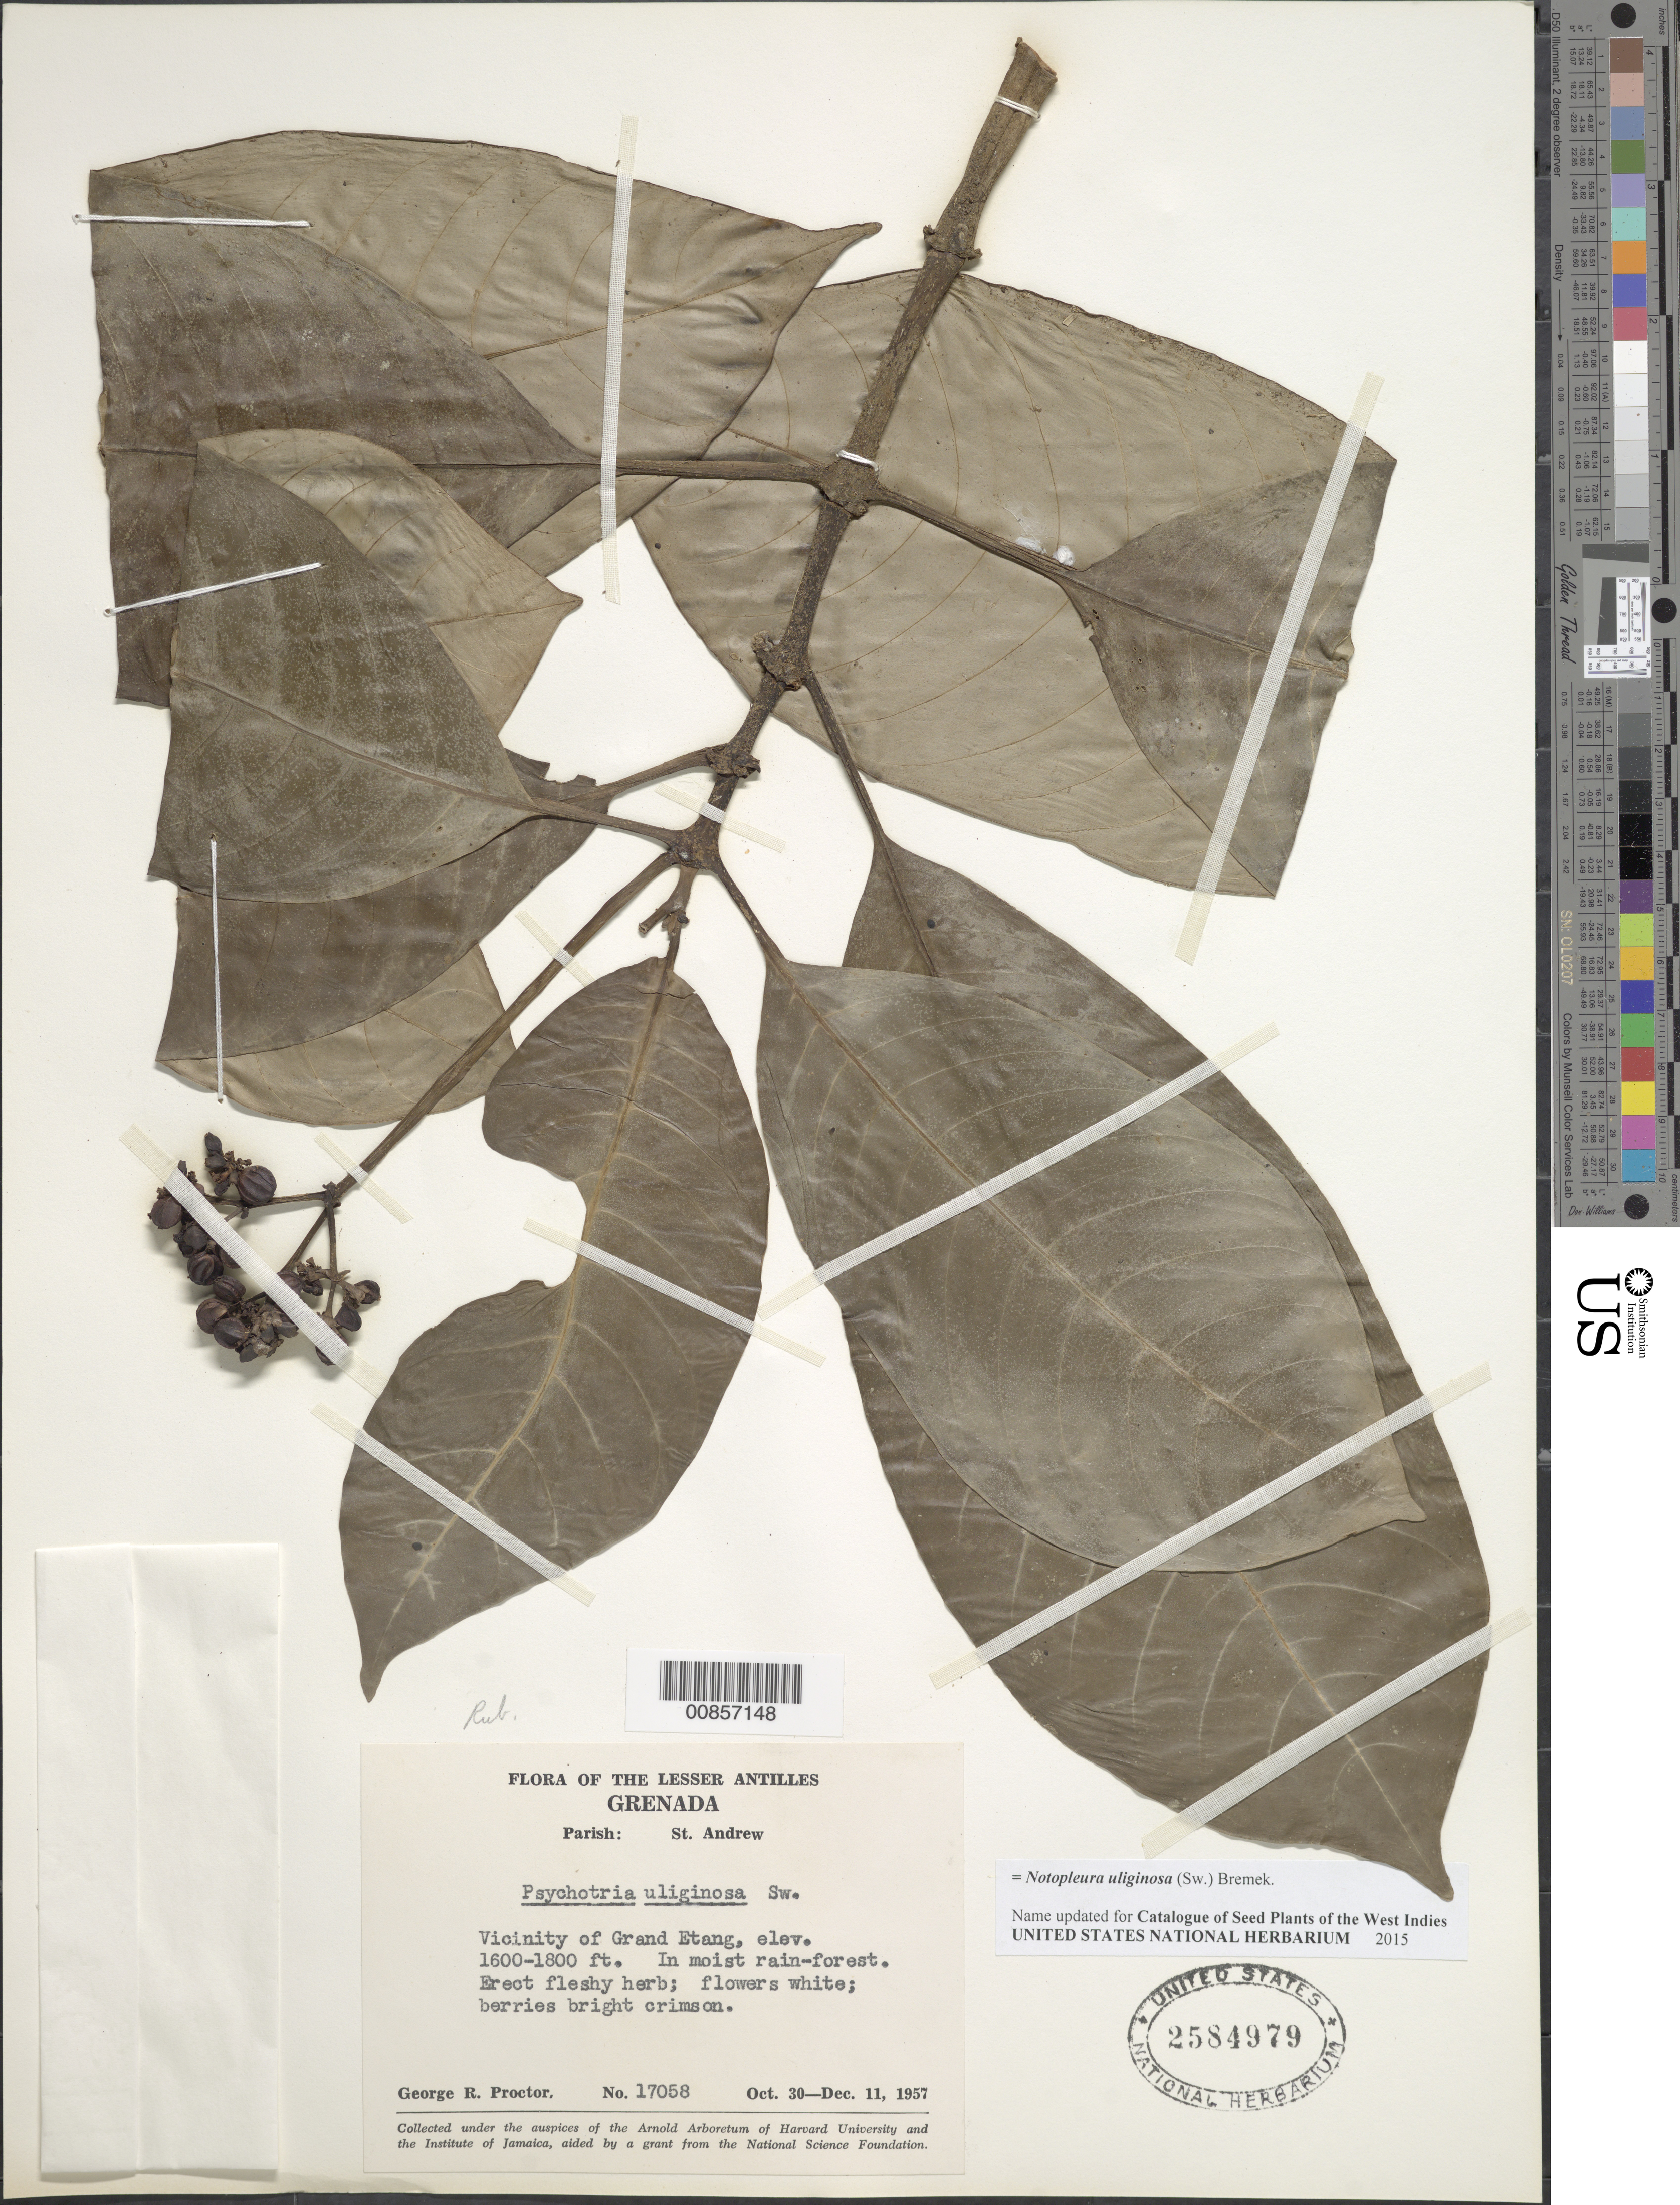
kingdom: Plantae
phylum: Tracheophyta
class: Magnoliopsida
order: Gentianales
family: Rubiaceae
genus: Notopleura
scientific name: Notopleura uliginosa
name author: (Sw.) Bremek.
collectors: G. R. Proctor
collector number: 17058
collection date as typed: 30 Oct 1957 to 11 Dec 1957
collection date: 1957-10-30/1957-12-11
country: Grenada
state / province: Saint Andrew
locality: Vicinity of Grand Etang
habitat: In moist rainforest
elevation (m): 488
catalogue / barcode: US 2584979